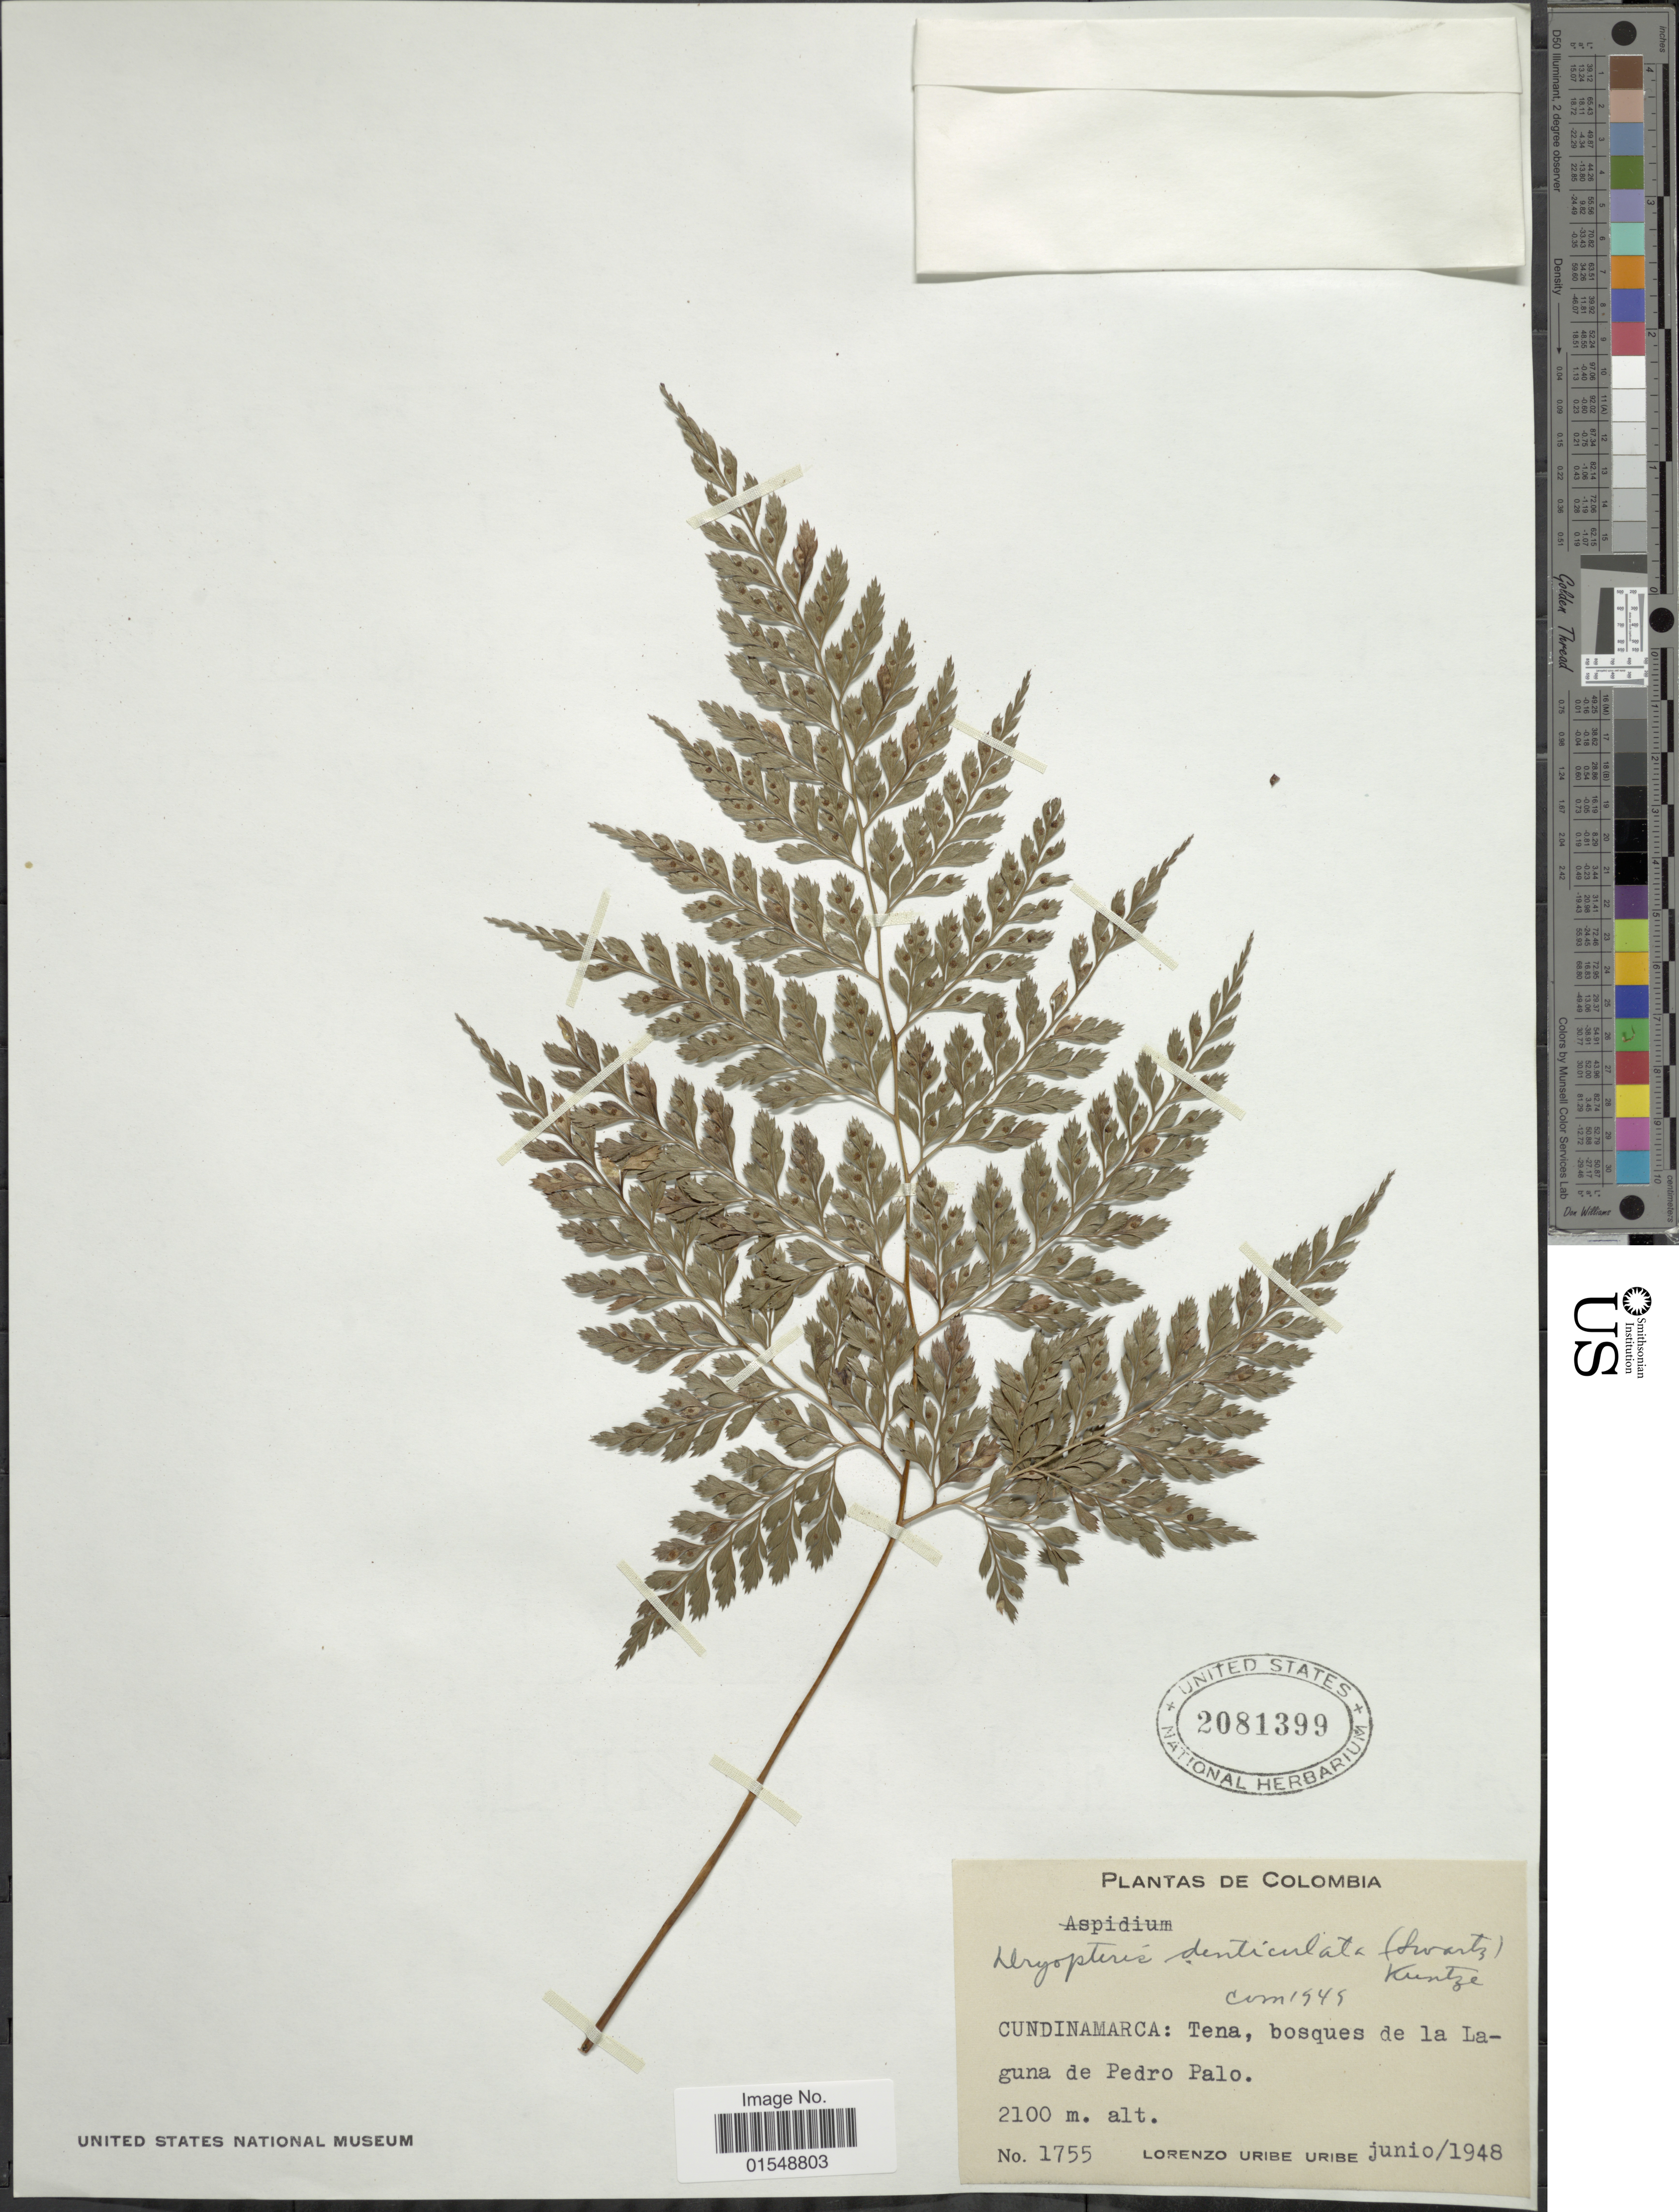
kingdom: Plantae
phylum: Tracheophyta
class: Polypodiopsida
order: Polypodiales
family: Dryopteridaceae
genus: Arachniodes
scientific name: Arachniodes denticulata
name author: (Sw.) Ching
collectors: L. Uribe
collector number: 1755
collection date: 1948-06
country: Colombia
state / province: Cundinamarca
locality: Tena, bosques de la Laguna de Pedro Palo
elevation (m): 2100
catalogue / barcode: US 2081399